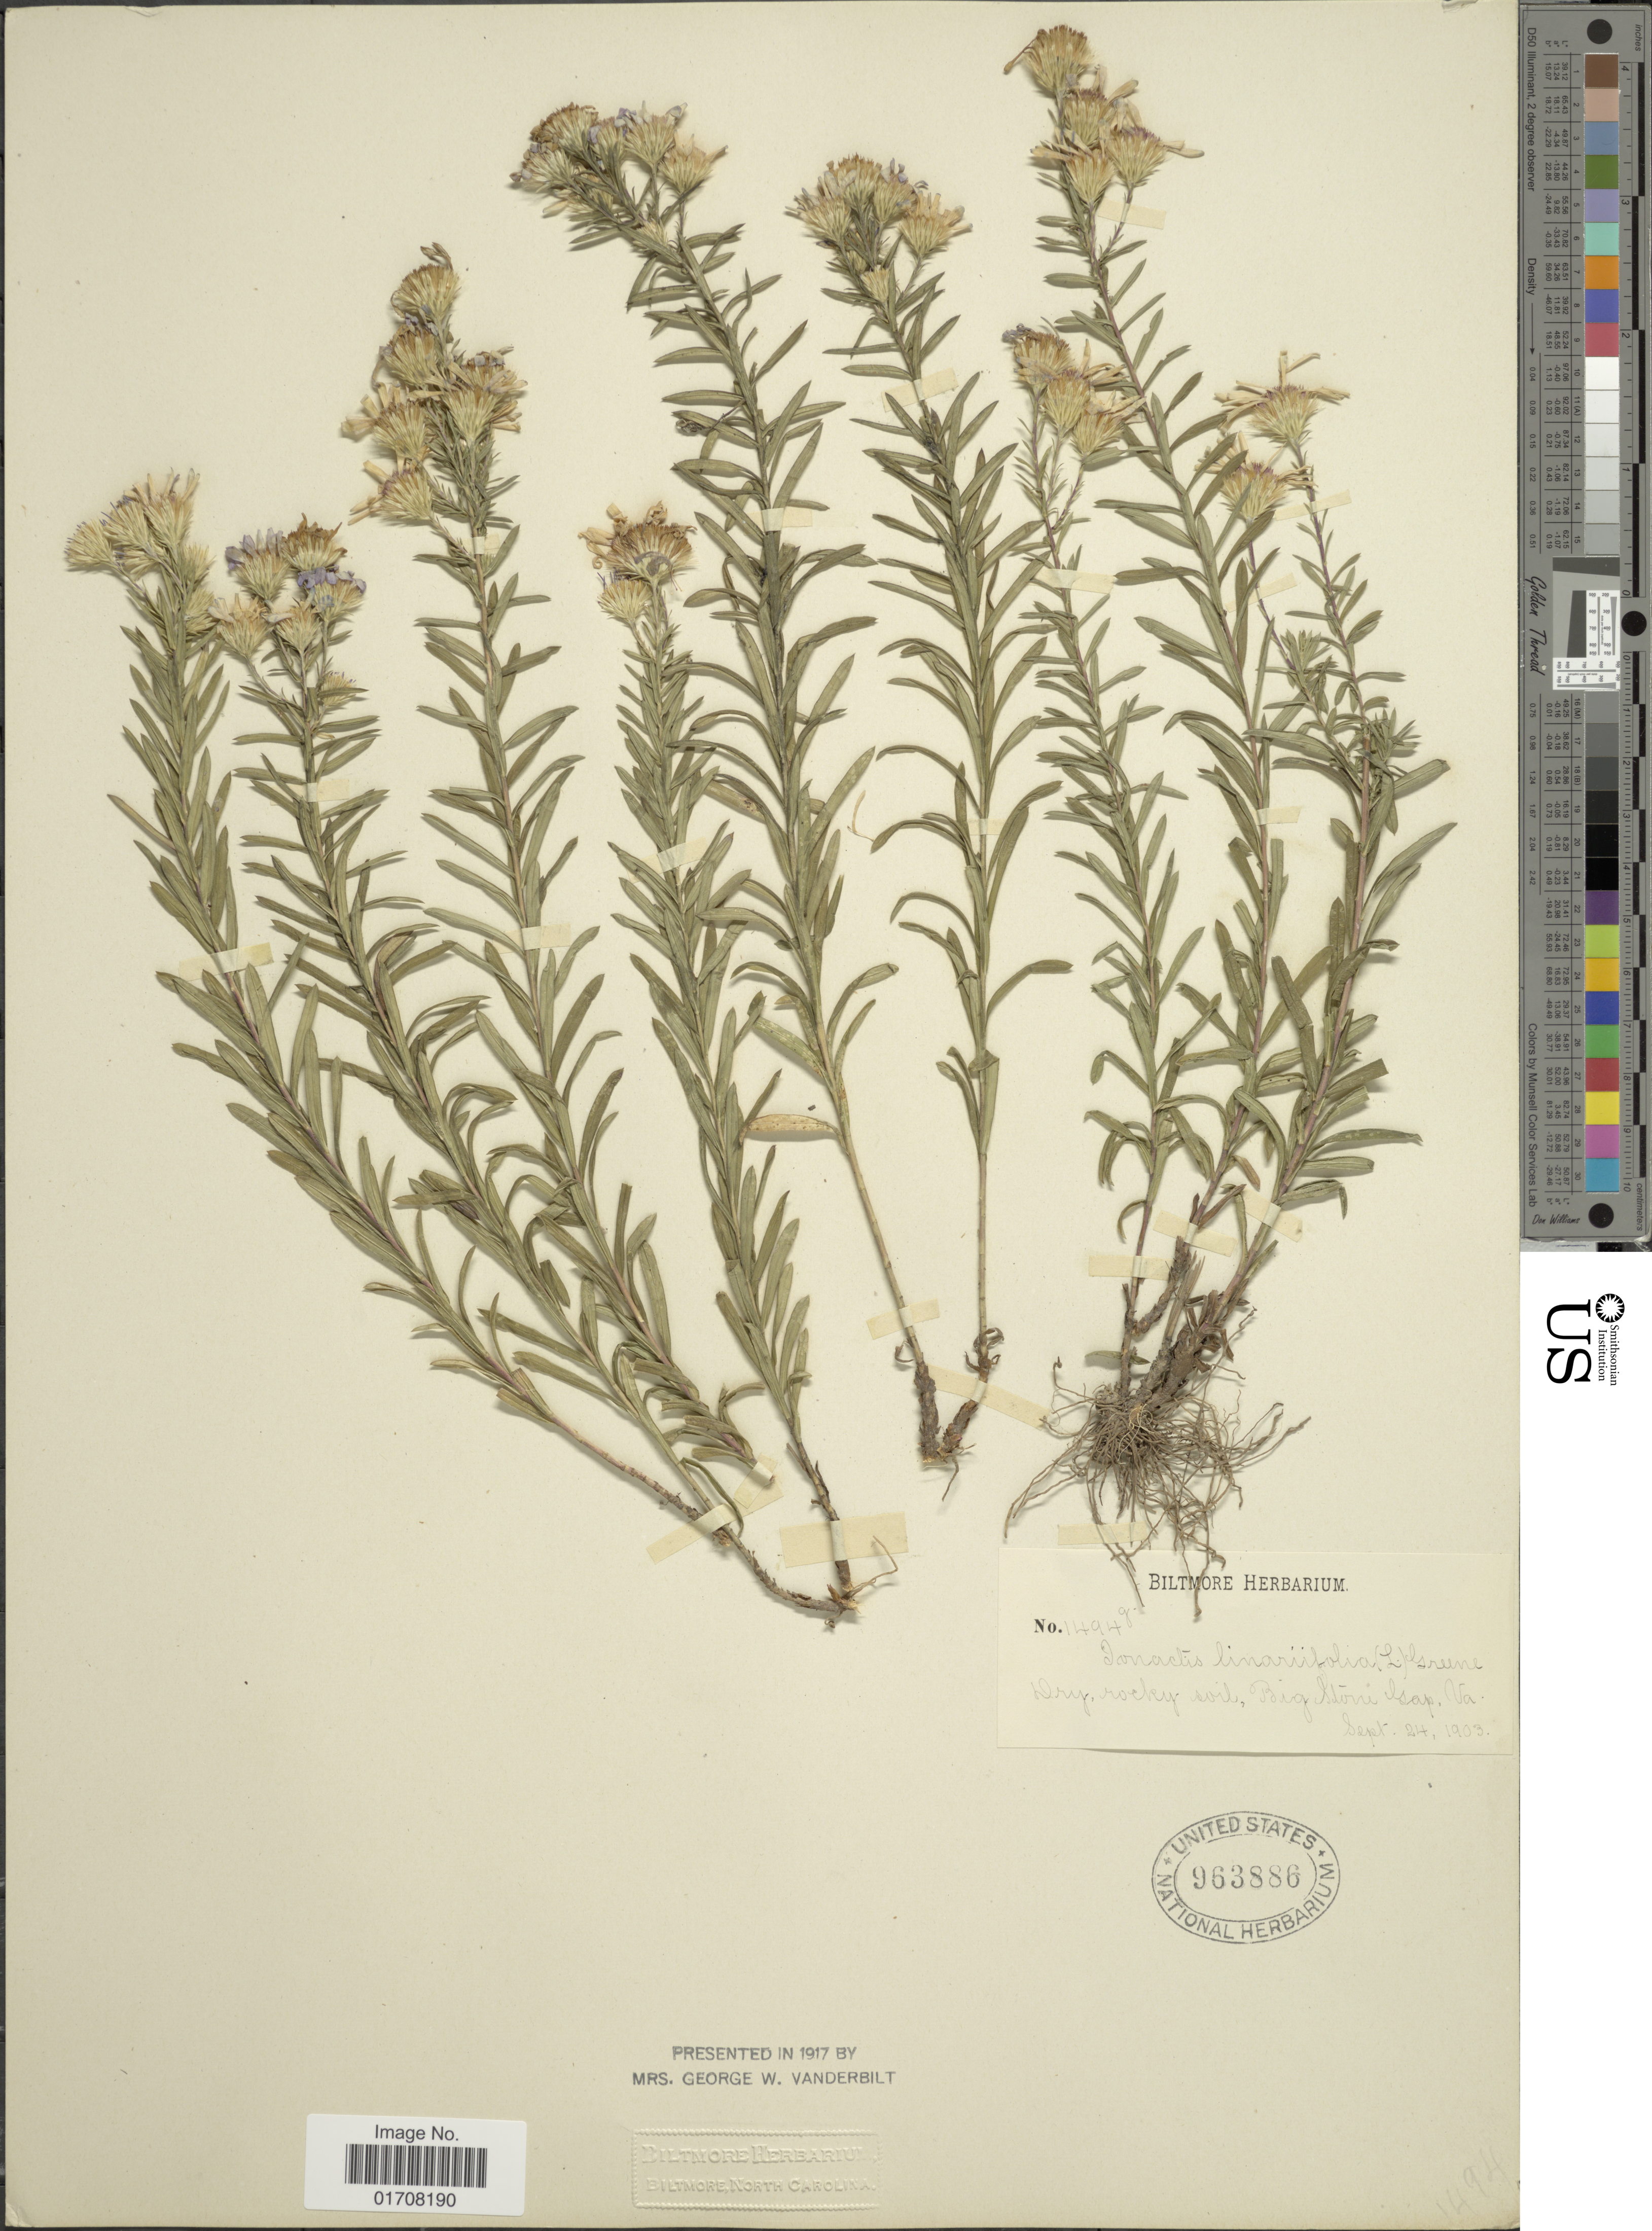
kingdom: Plantae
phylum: Tracheophyta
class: Magnoliopsida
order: Asterales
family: Asteraceae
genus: Ionactis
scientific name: Ionactis linariifolia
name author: (L.) Greene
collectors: ex herb. Biltmore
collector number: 1494g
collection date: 1903-09-24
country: United States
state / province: Virginia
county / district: Wise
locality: Big Stone Gap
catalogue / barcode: US 963886